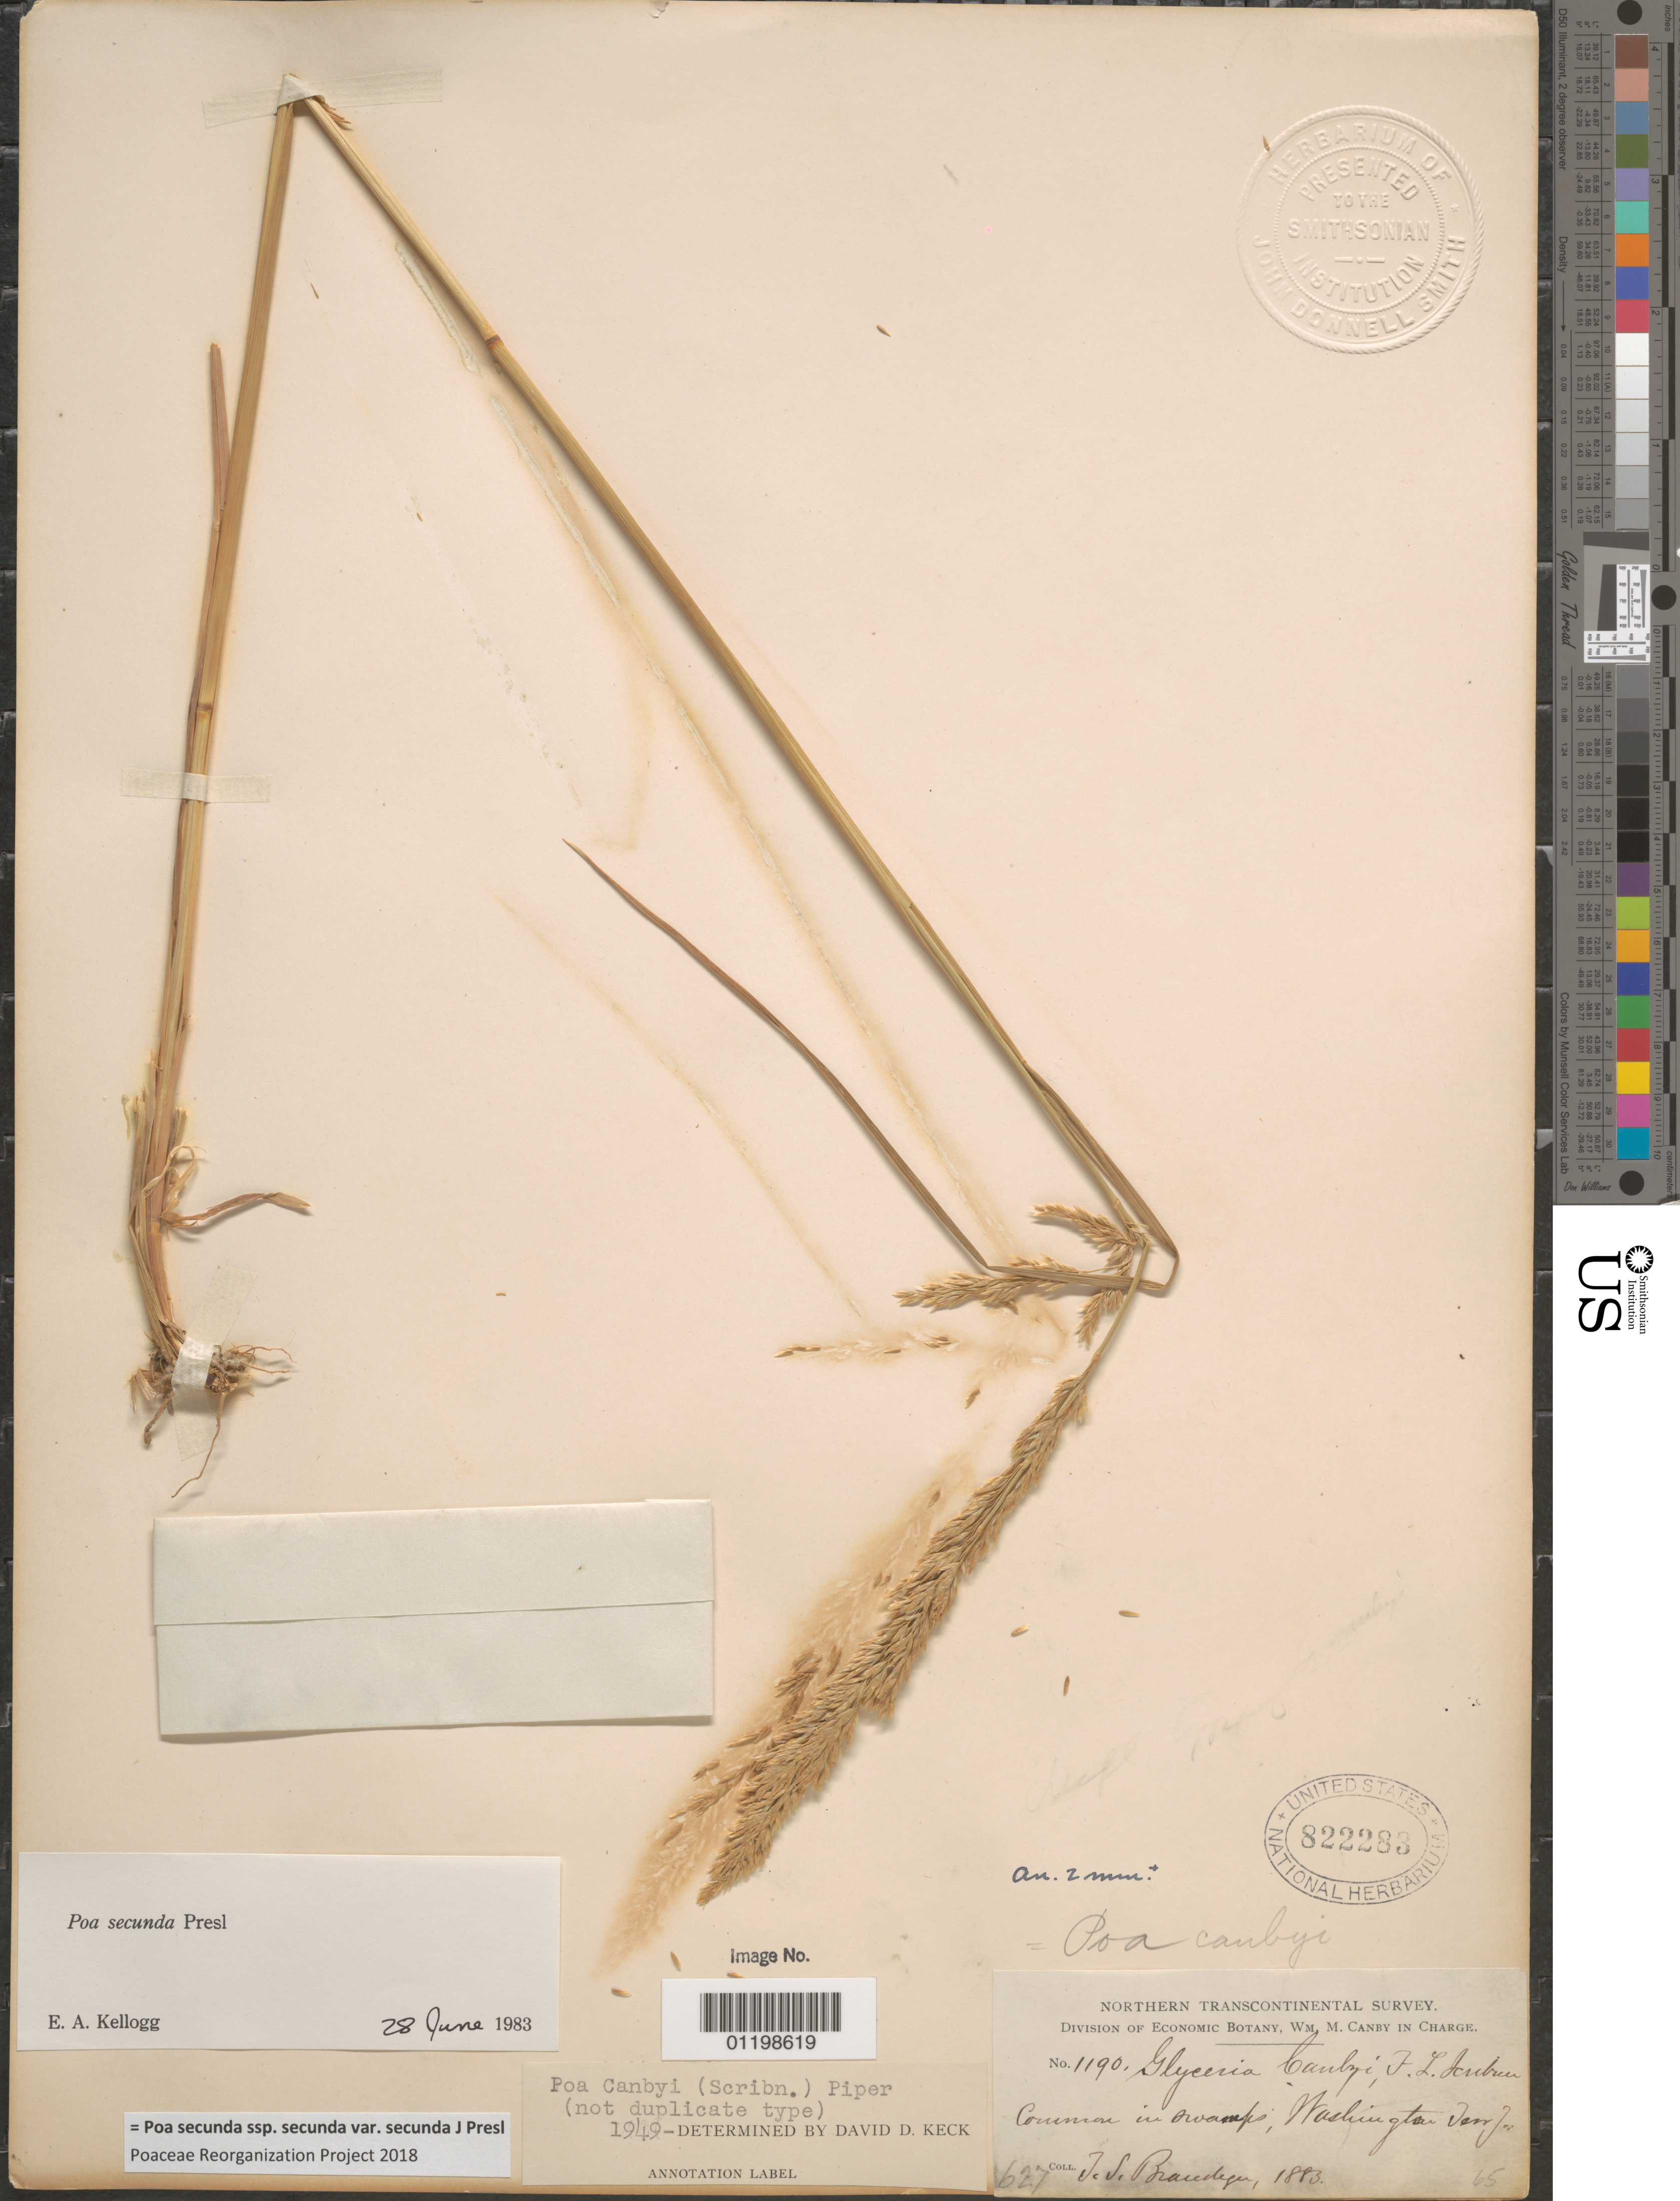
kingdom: Plantae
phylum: Tracheophyta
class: Liliopsida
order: Poales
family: Poaceae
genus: Poa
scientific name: Poa secunda subsp. secunda var. secunda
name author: J. Presl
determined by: Poaceae Reorganization Project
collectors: J. S. Brandegee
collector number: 1190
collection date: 1883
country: United States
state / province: Washington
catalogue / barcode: US 822283